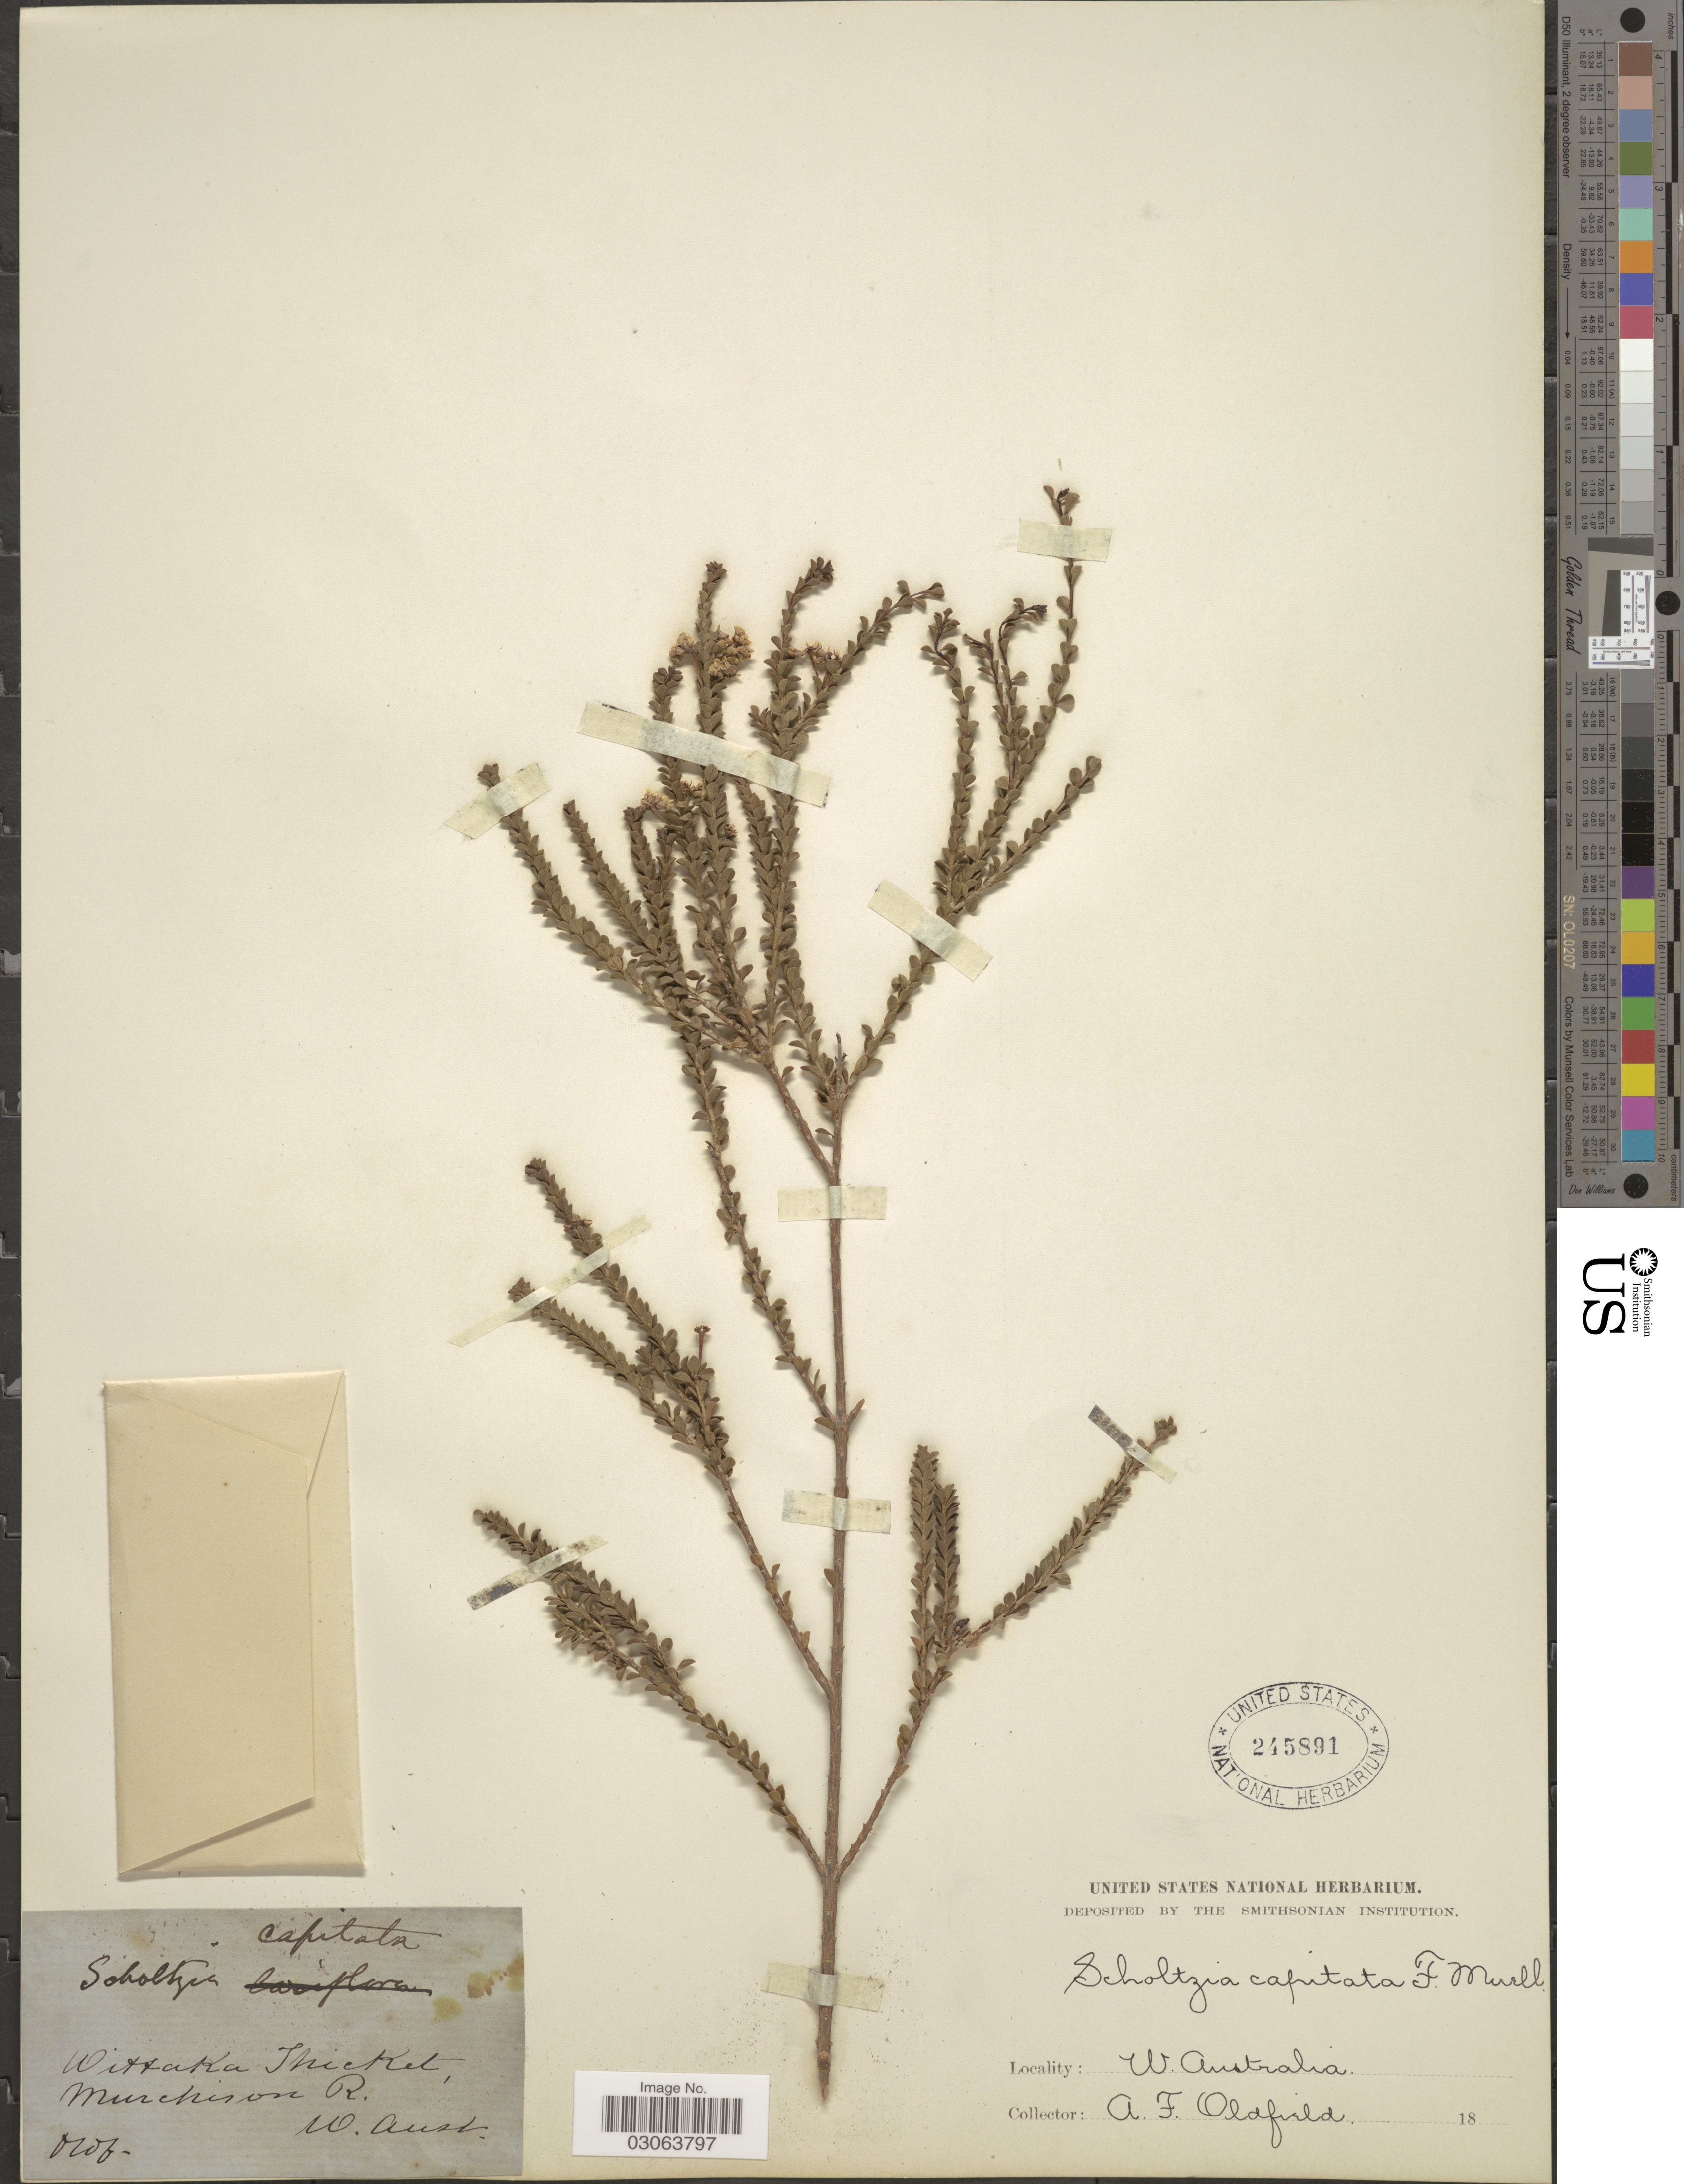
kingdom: Plantae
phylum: Tracheophyta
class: Magnoliopsida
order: Myrtales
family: Myrtaceae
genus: Scholtzia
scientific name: Scholtzia capitata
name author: F. Muell. ex Benth.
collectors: A. Oldfield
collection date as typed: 18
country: Australia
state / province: Western Australia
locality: Wittaka Thicket. Murchison R.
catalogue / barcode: US 245891